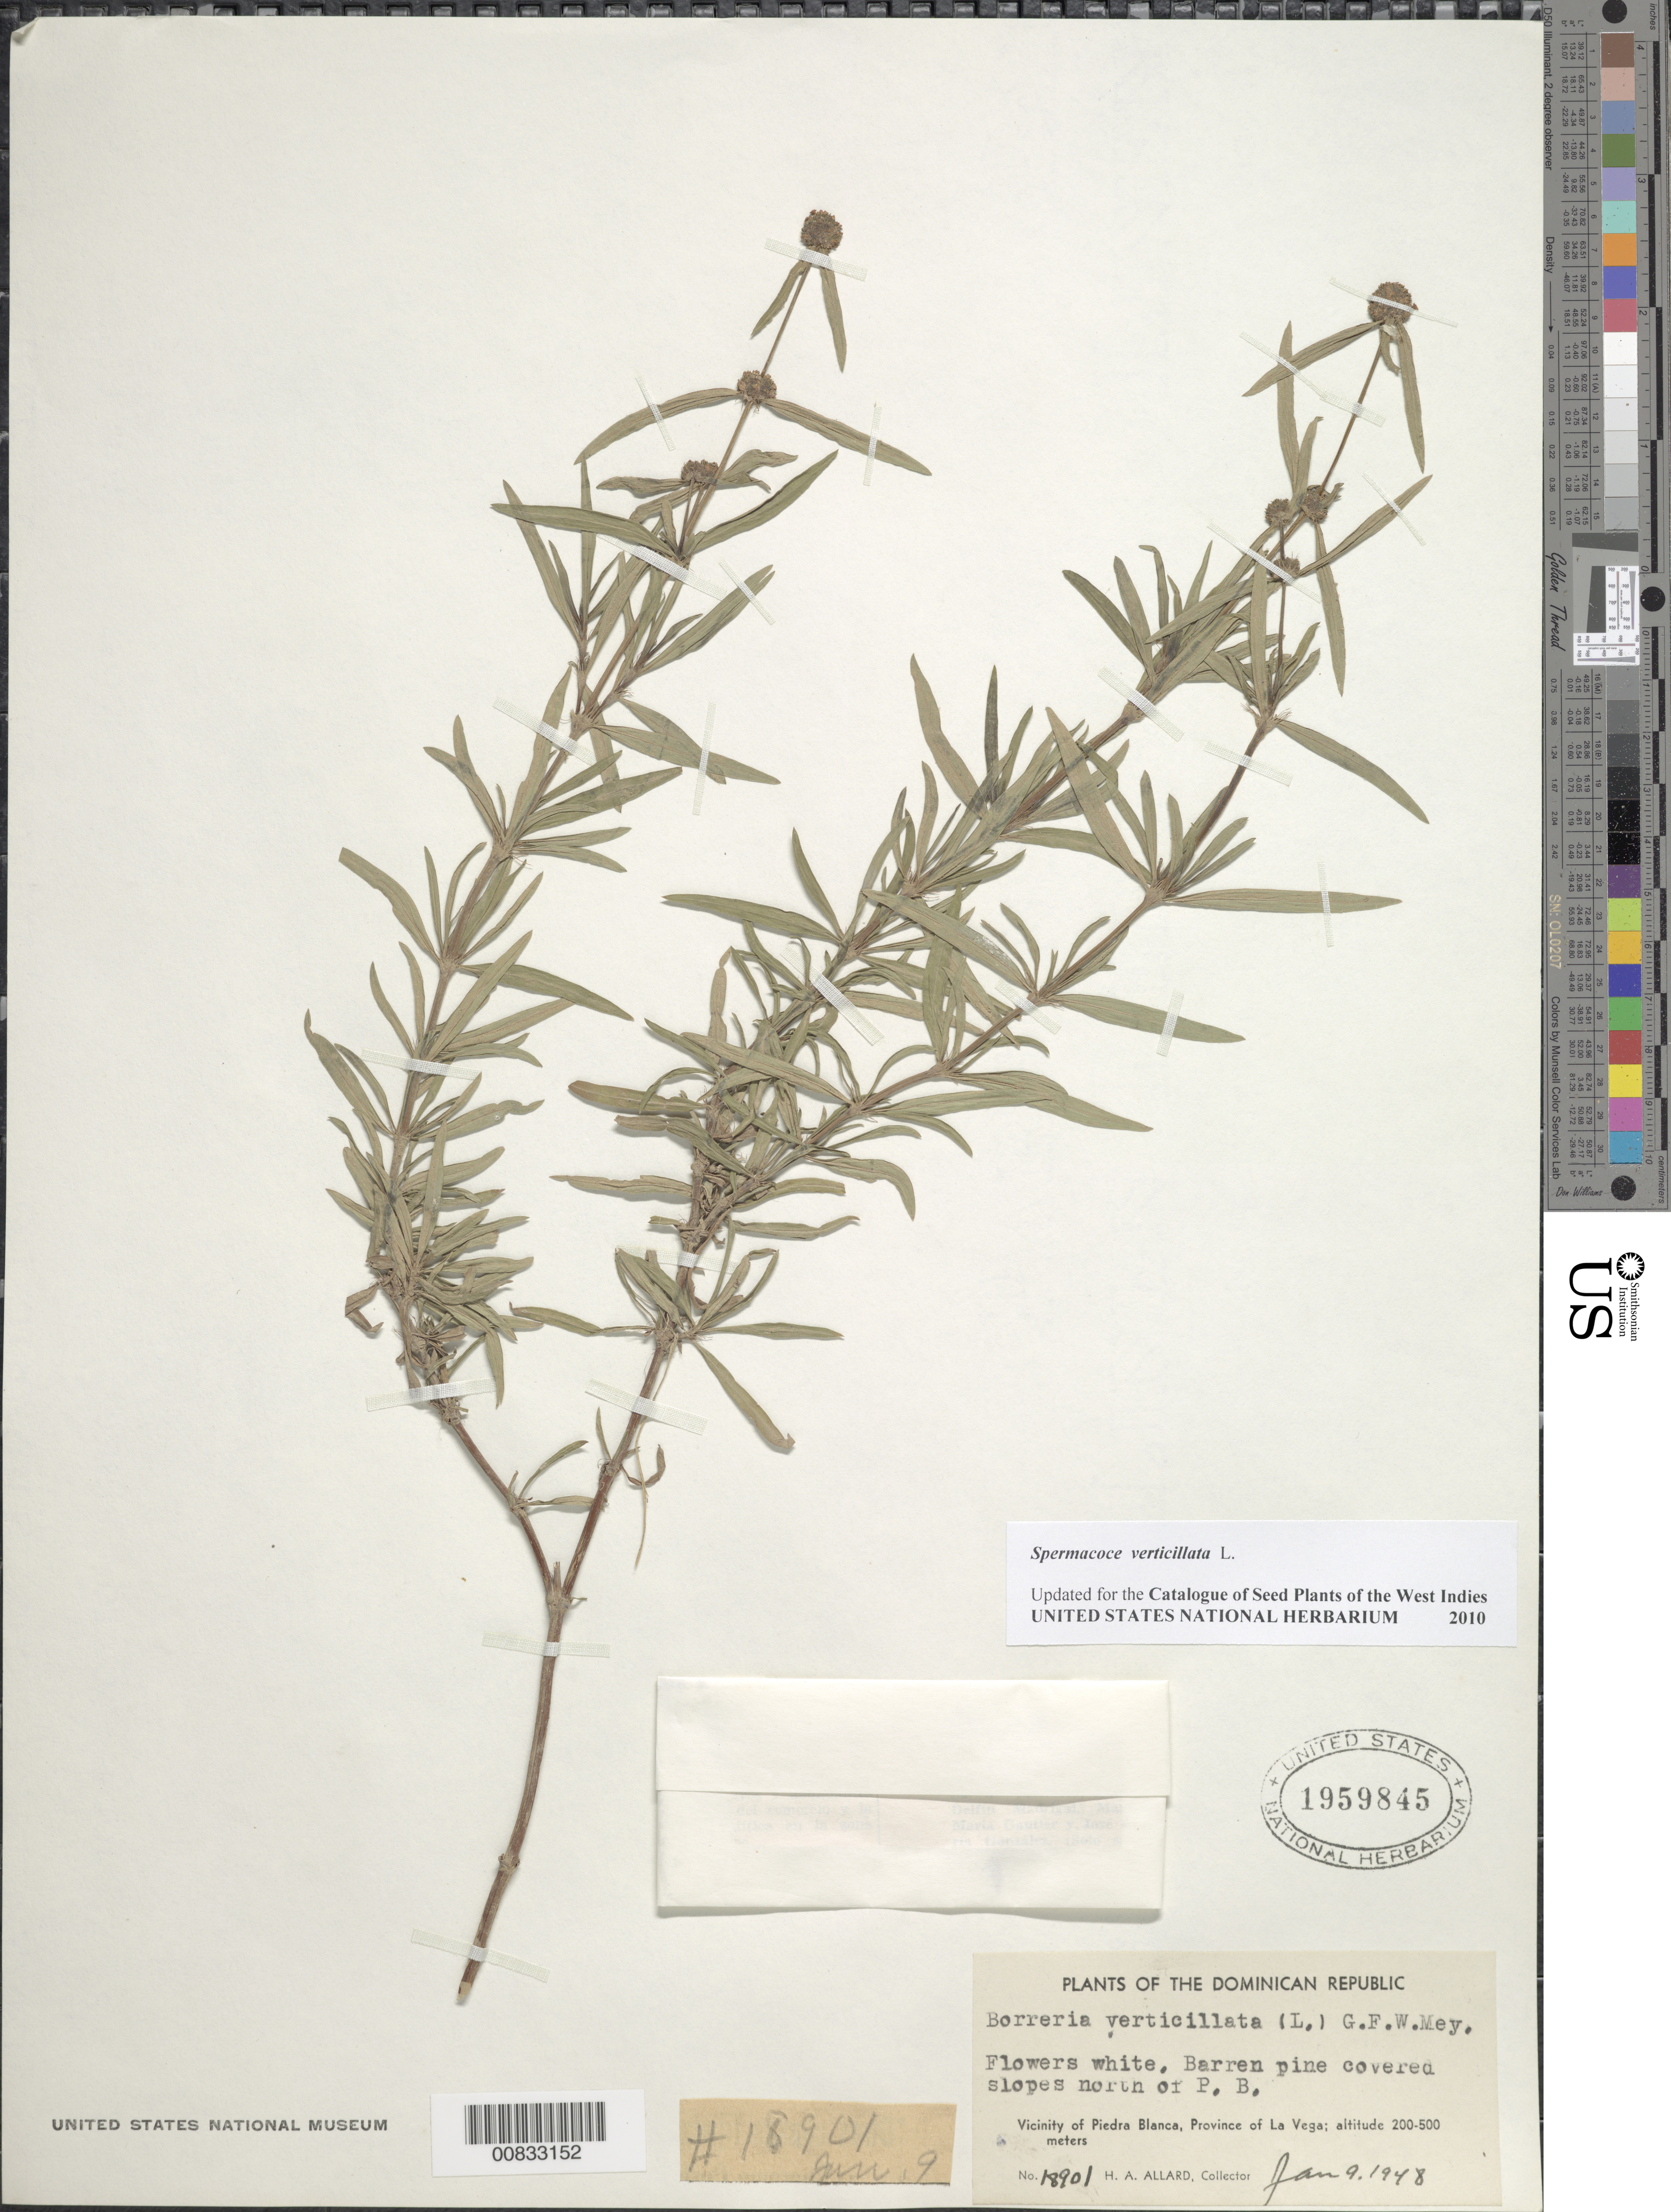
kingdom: Plantae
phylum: Tracheophyta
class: Magnoliopsida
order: Gentianales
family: Rubiaceae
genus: Spermacoce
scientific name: Spermacoce verticillata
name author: L.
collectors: H. A. Allard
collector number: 18901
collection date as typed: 09 Jan 1948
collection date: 1948-01-09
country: Dominican Republic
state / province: La Vega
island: Hispaniola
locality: Vicinity of Piedra Blanca, slopes N of town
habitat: Barren pine covered slopes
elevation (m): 200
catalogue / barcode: US 1959845